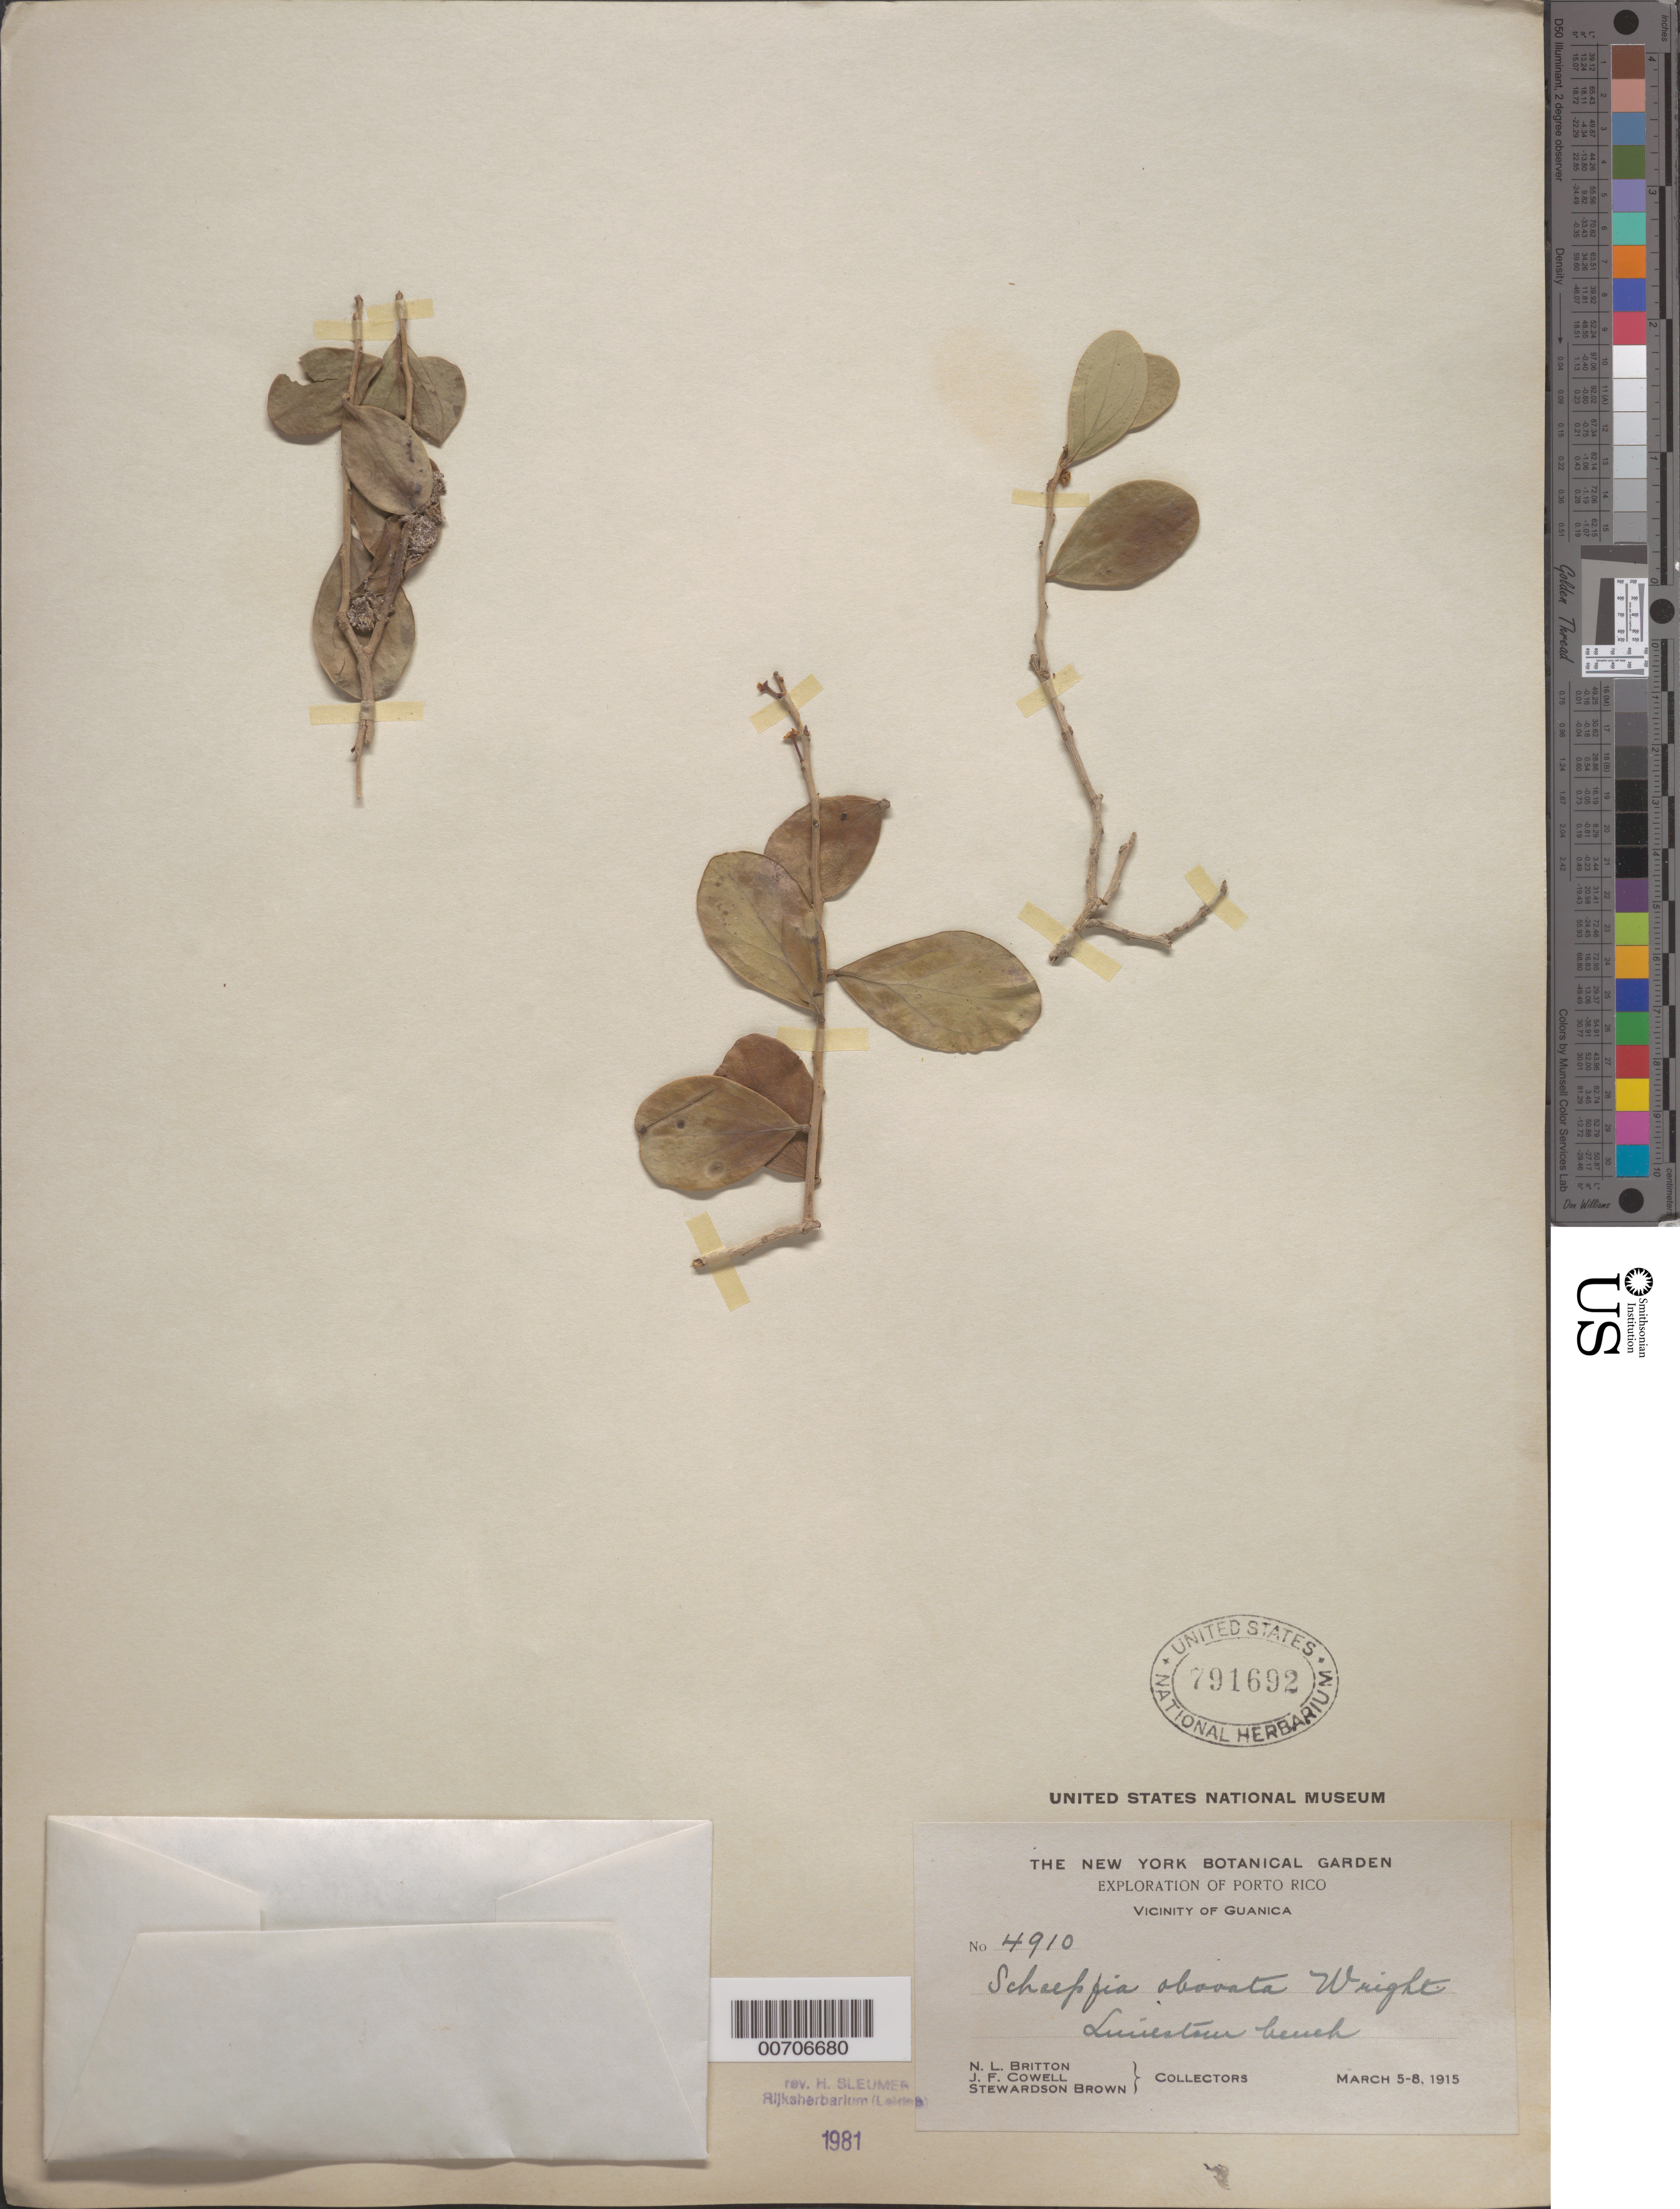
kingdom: Plantae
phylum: Tracheophyta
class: Magnoliopsida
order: Santalales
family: Schoepfiaceae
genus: Schoepfia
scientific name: Schoepfia obovata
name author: C. Wright in Sauvalle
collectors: N. Britton, J. F. Cowell & S. Brown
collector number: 4910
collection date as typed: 05 Mar 1915 to 08 Mar 1915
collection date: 1915-03-05/1915-03-08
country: Puerto Rico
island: Greater Antilles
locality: Guanica, vic of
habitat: Limestone beach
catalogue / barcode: US 791692